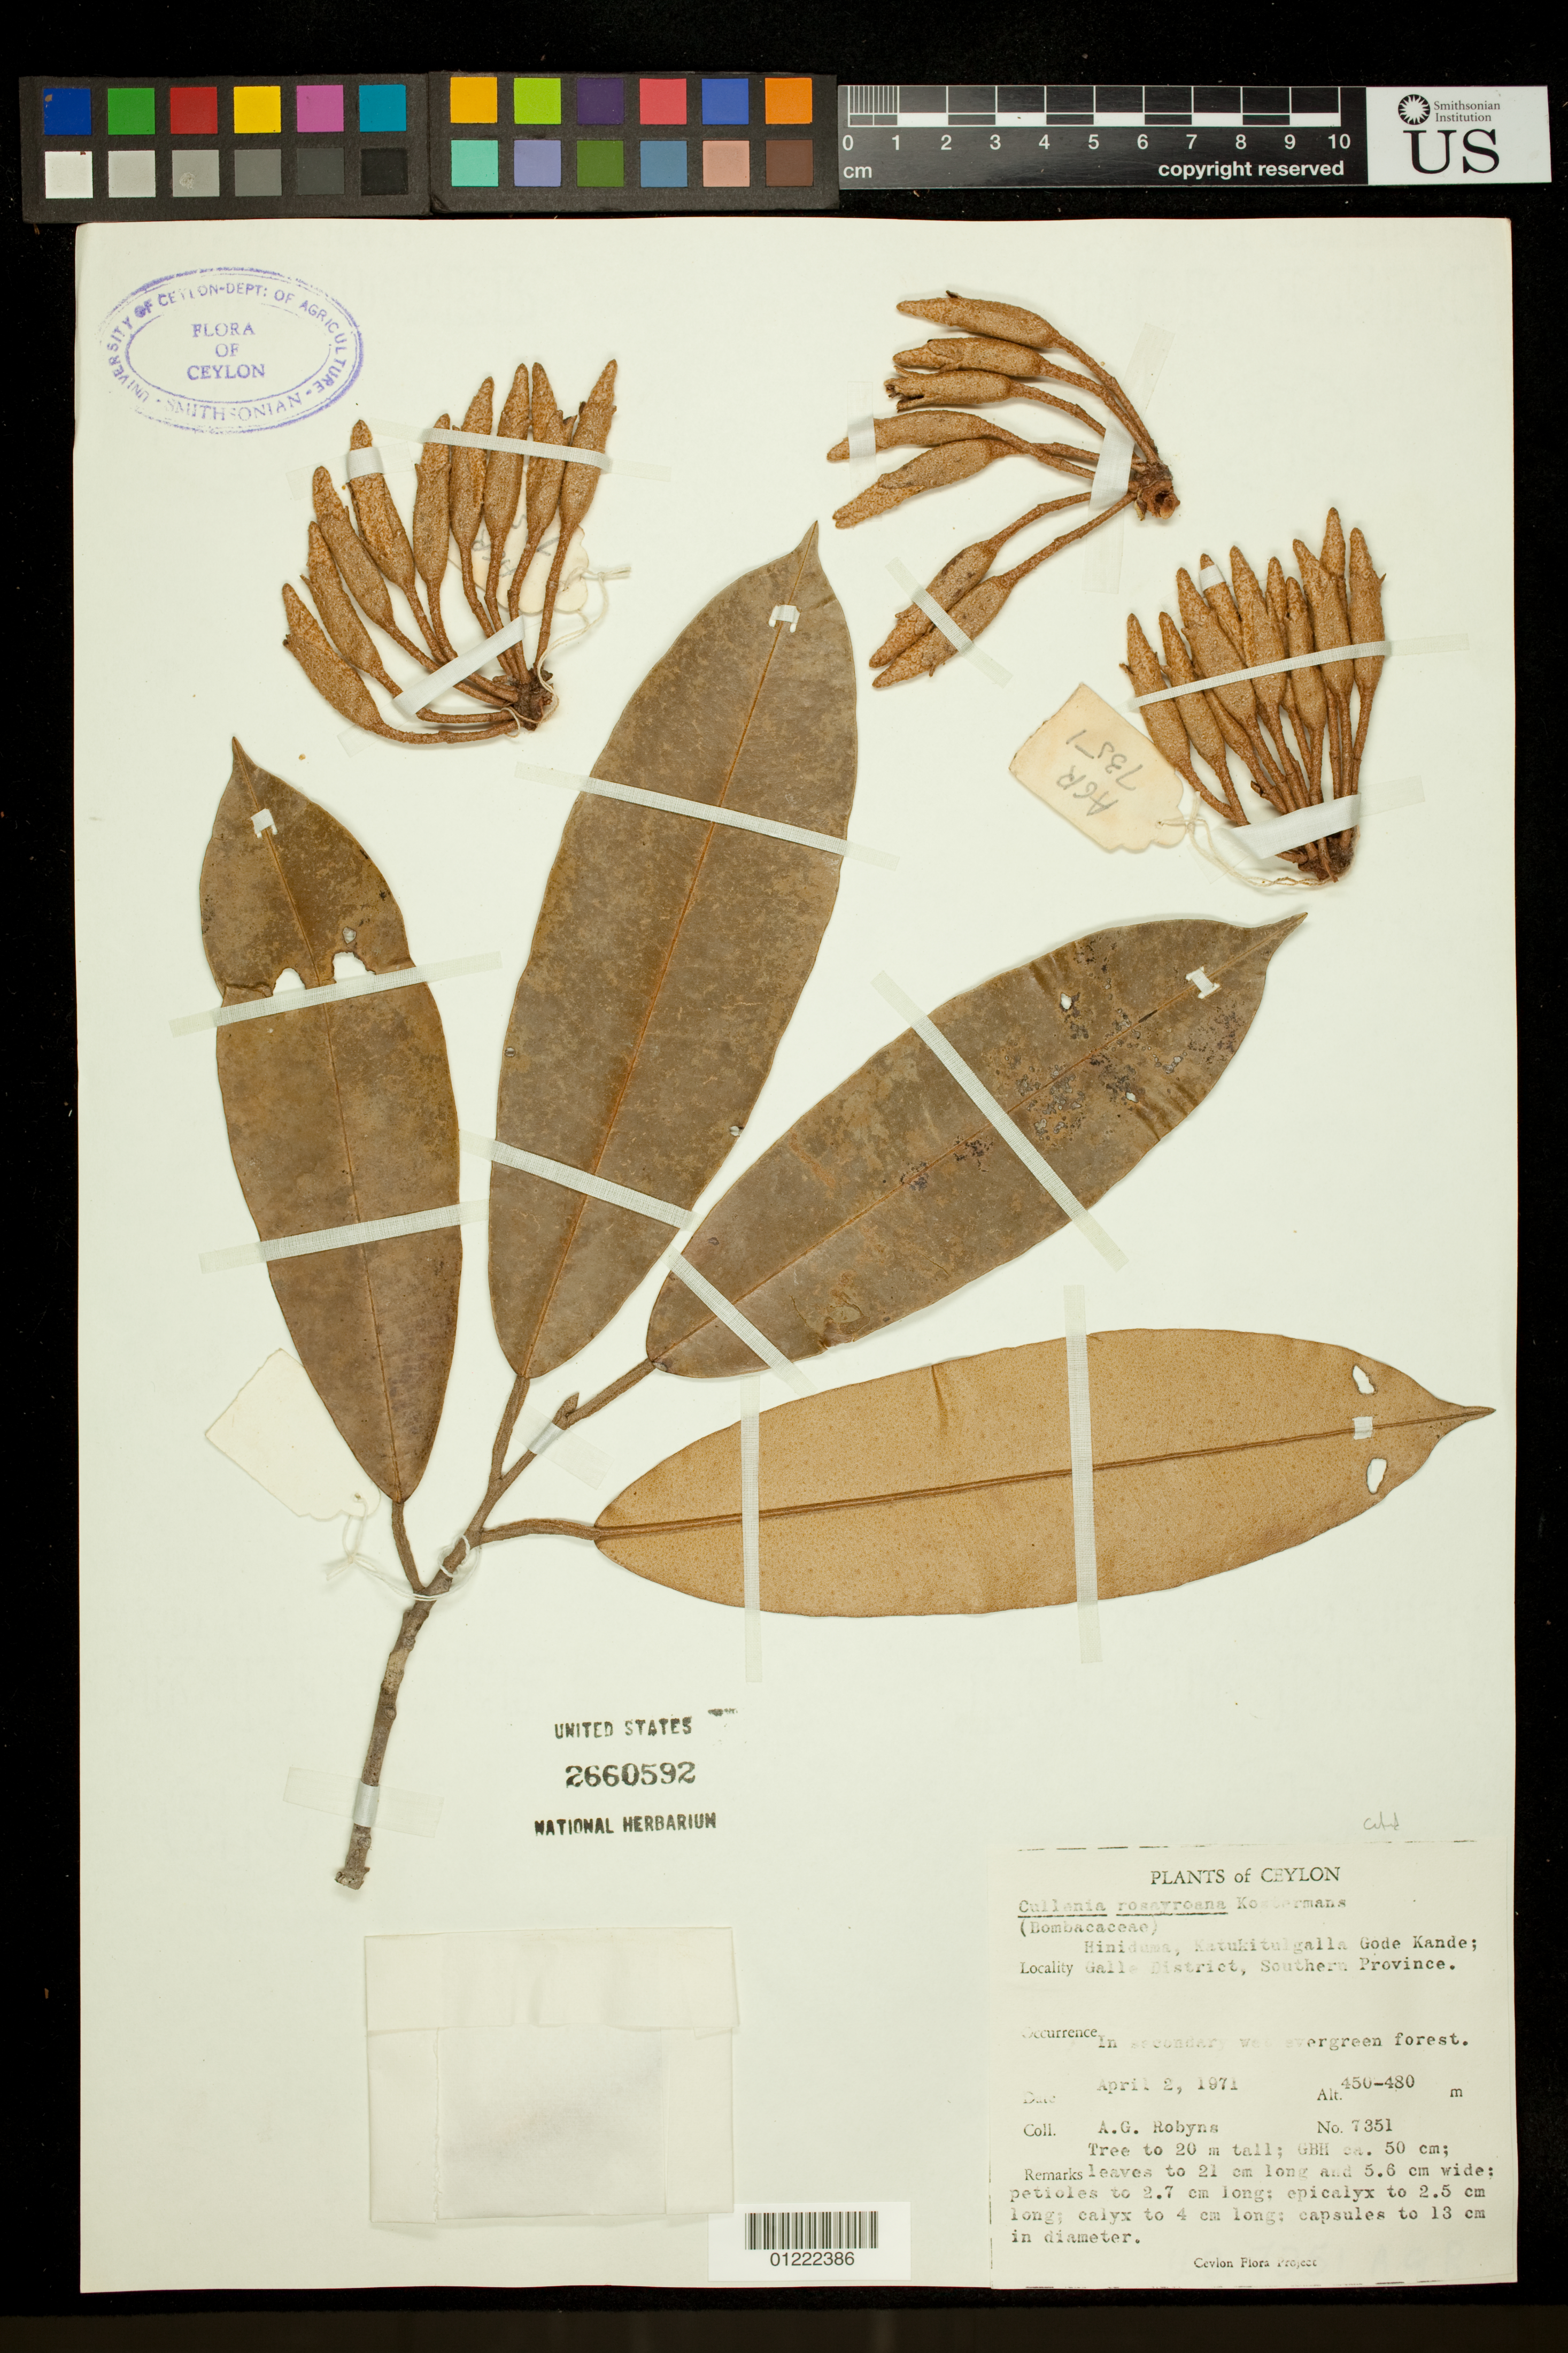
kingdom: Plantae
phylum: Tracheophyta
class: Magnoliopsida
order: Malvales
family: Malvaceae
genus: Cullenia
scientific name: Cullenia rosayroana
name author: Kosterm.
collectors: A. G. Robyns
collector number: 7351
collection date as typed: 4/2/1971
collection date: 1971-04-02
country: Sri Lanka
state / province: Southern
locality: Hiniduma, Katukitulgalla Gode Kande; Galle District, Southern Province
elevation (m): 450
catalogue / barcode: US 2660592